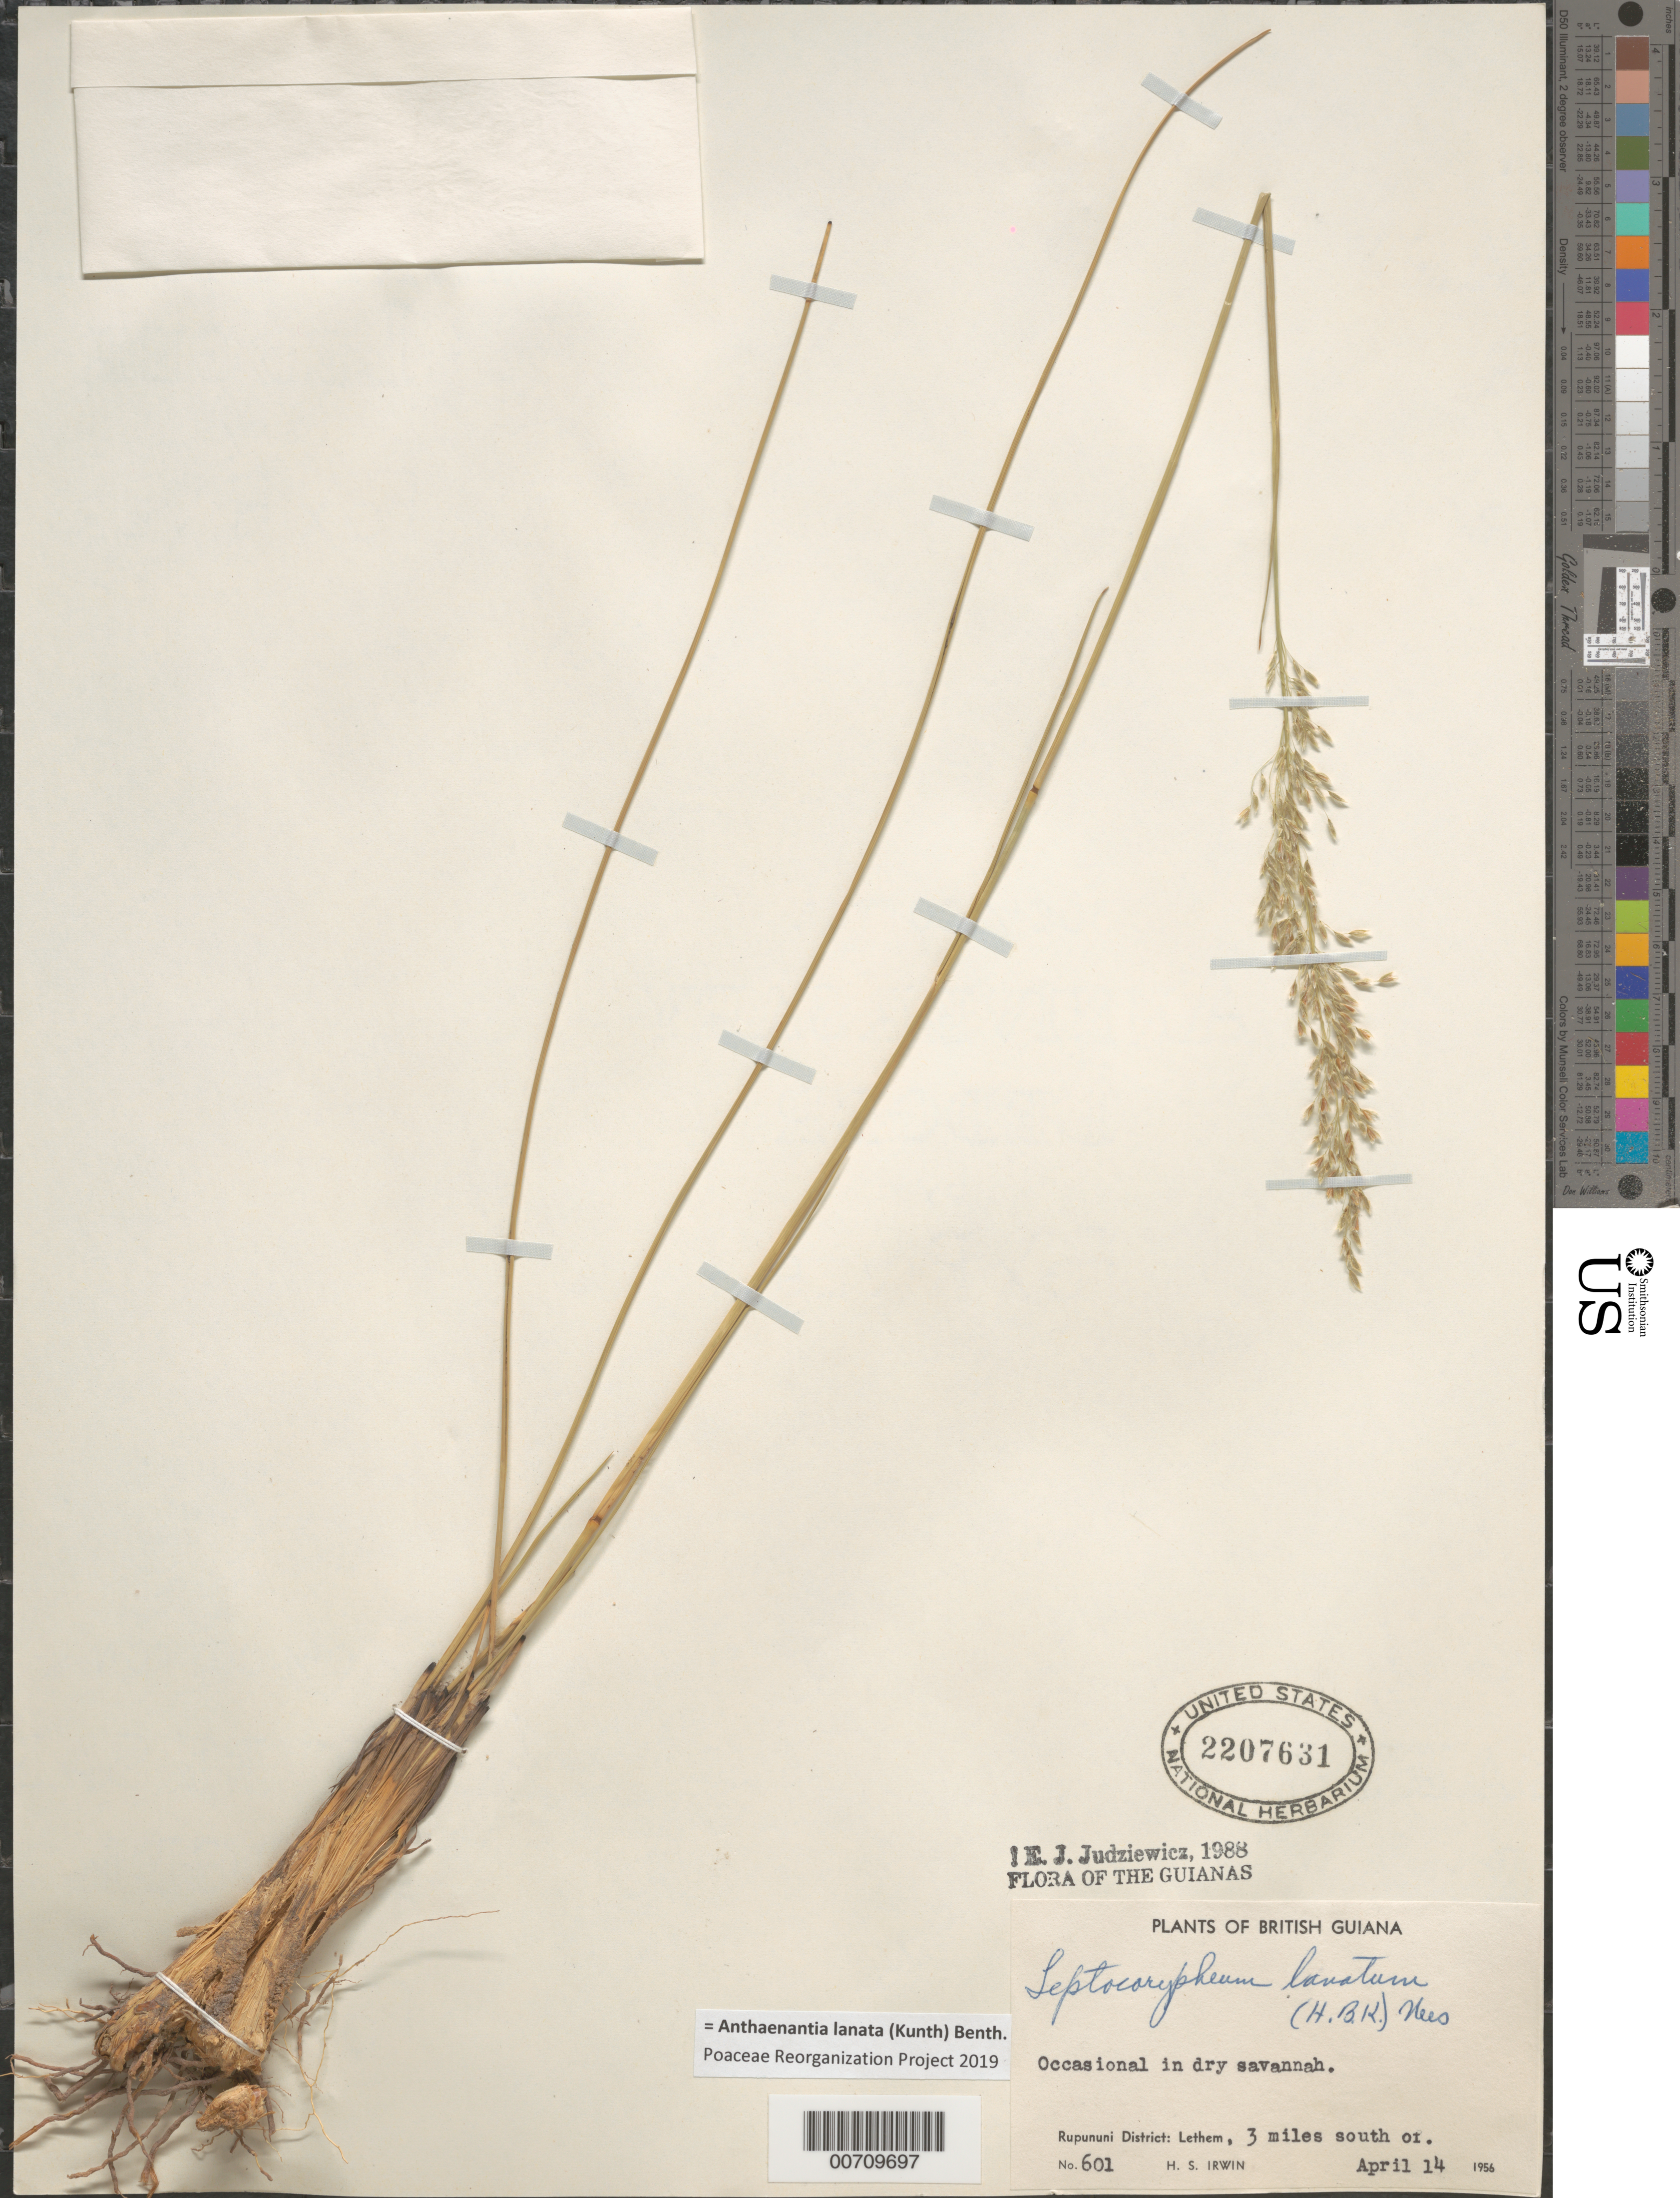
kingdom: Plantae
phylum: Tracheophyta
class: Liliopsida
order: Poales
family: Poaceae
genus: Leptocoryphium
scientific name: Leptocoryphium lanatum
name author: (Kunth) Nees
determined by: Judziewicz, E. J.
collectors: H. Irwin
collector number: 601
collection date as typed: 14-Apr-56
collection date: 1956-04-14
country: Guyana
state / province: U. Takutu-U. Essequibo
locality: Rupununi Dist., 3 mi. S of Lethem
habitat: Dry savanna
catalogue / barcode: US 2207631